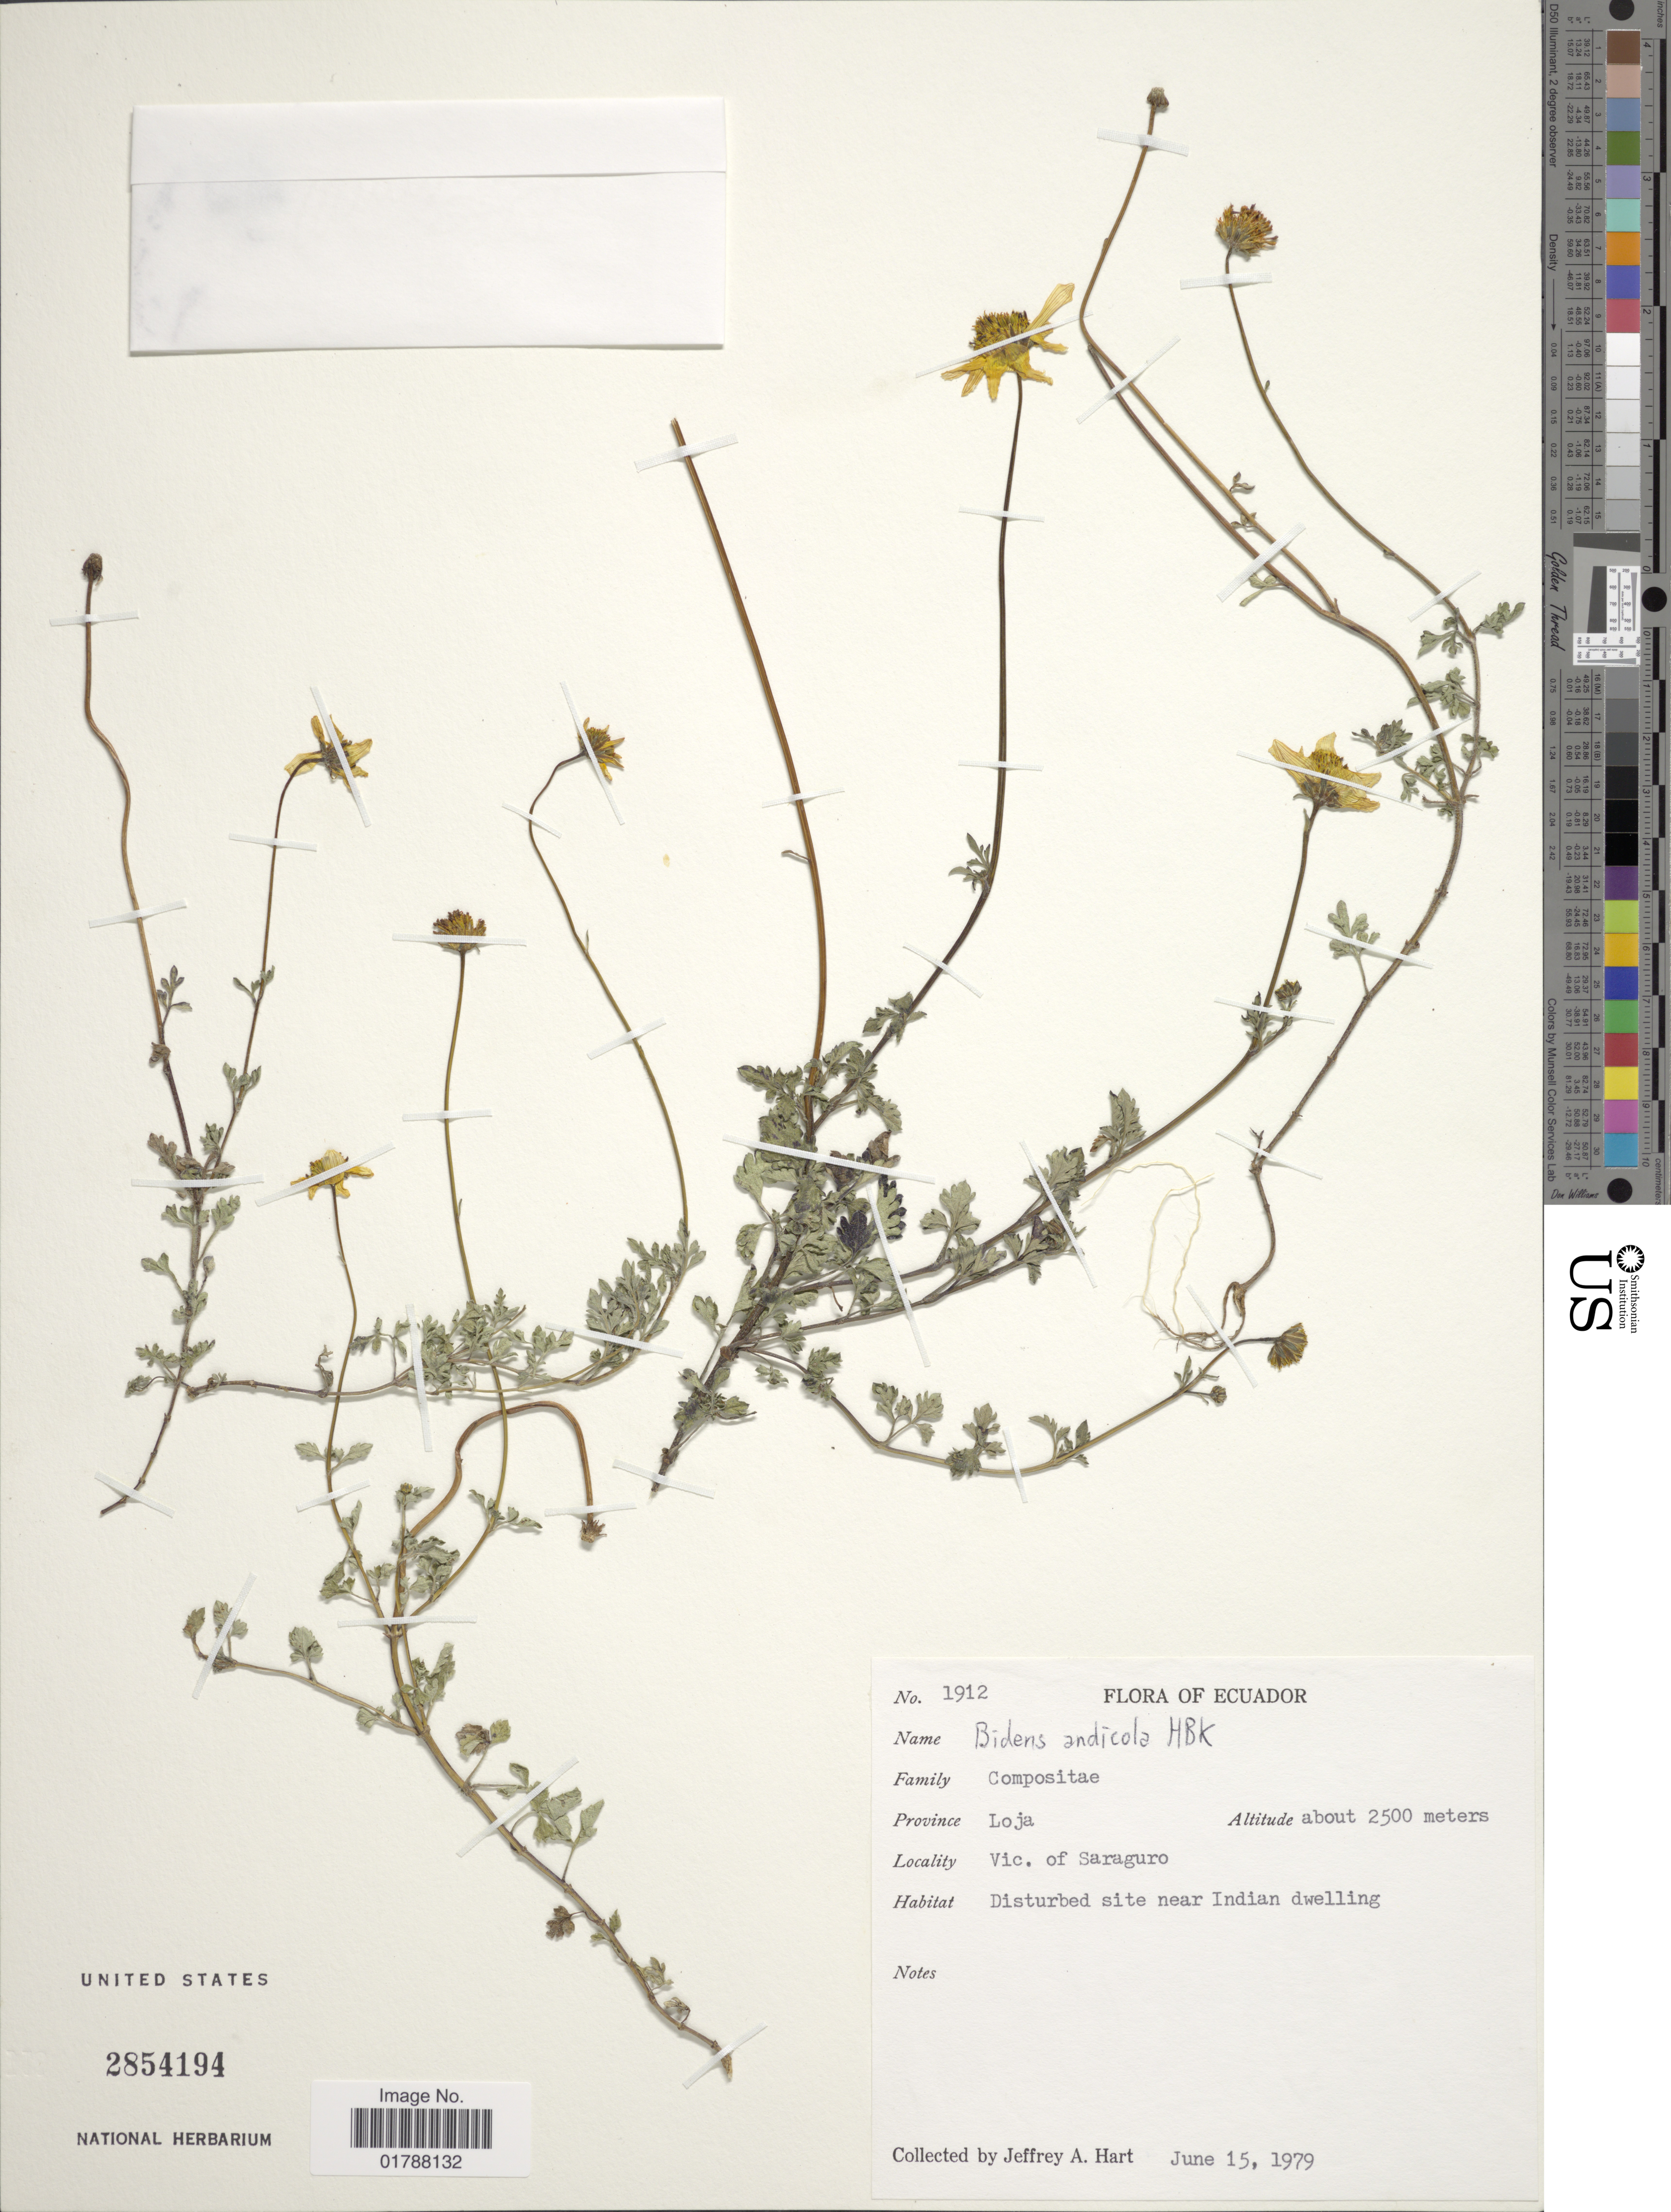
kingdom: Plantae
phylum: Tracheophyta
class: Magnoliopsida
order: Asterales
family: Asteraceae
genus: Bidens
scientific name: Bidens andicola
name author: Kunth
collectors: J. A. Hart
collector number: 1912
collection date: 1979-06-15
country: Ecuador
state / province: Loja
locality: Province Loja, Vic. Of Saraguro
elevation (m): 2500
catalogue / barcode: US 2854194